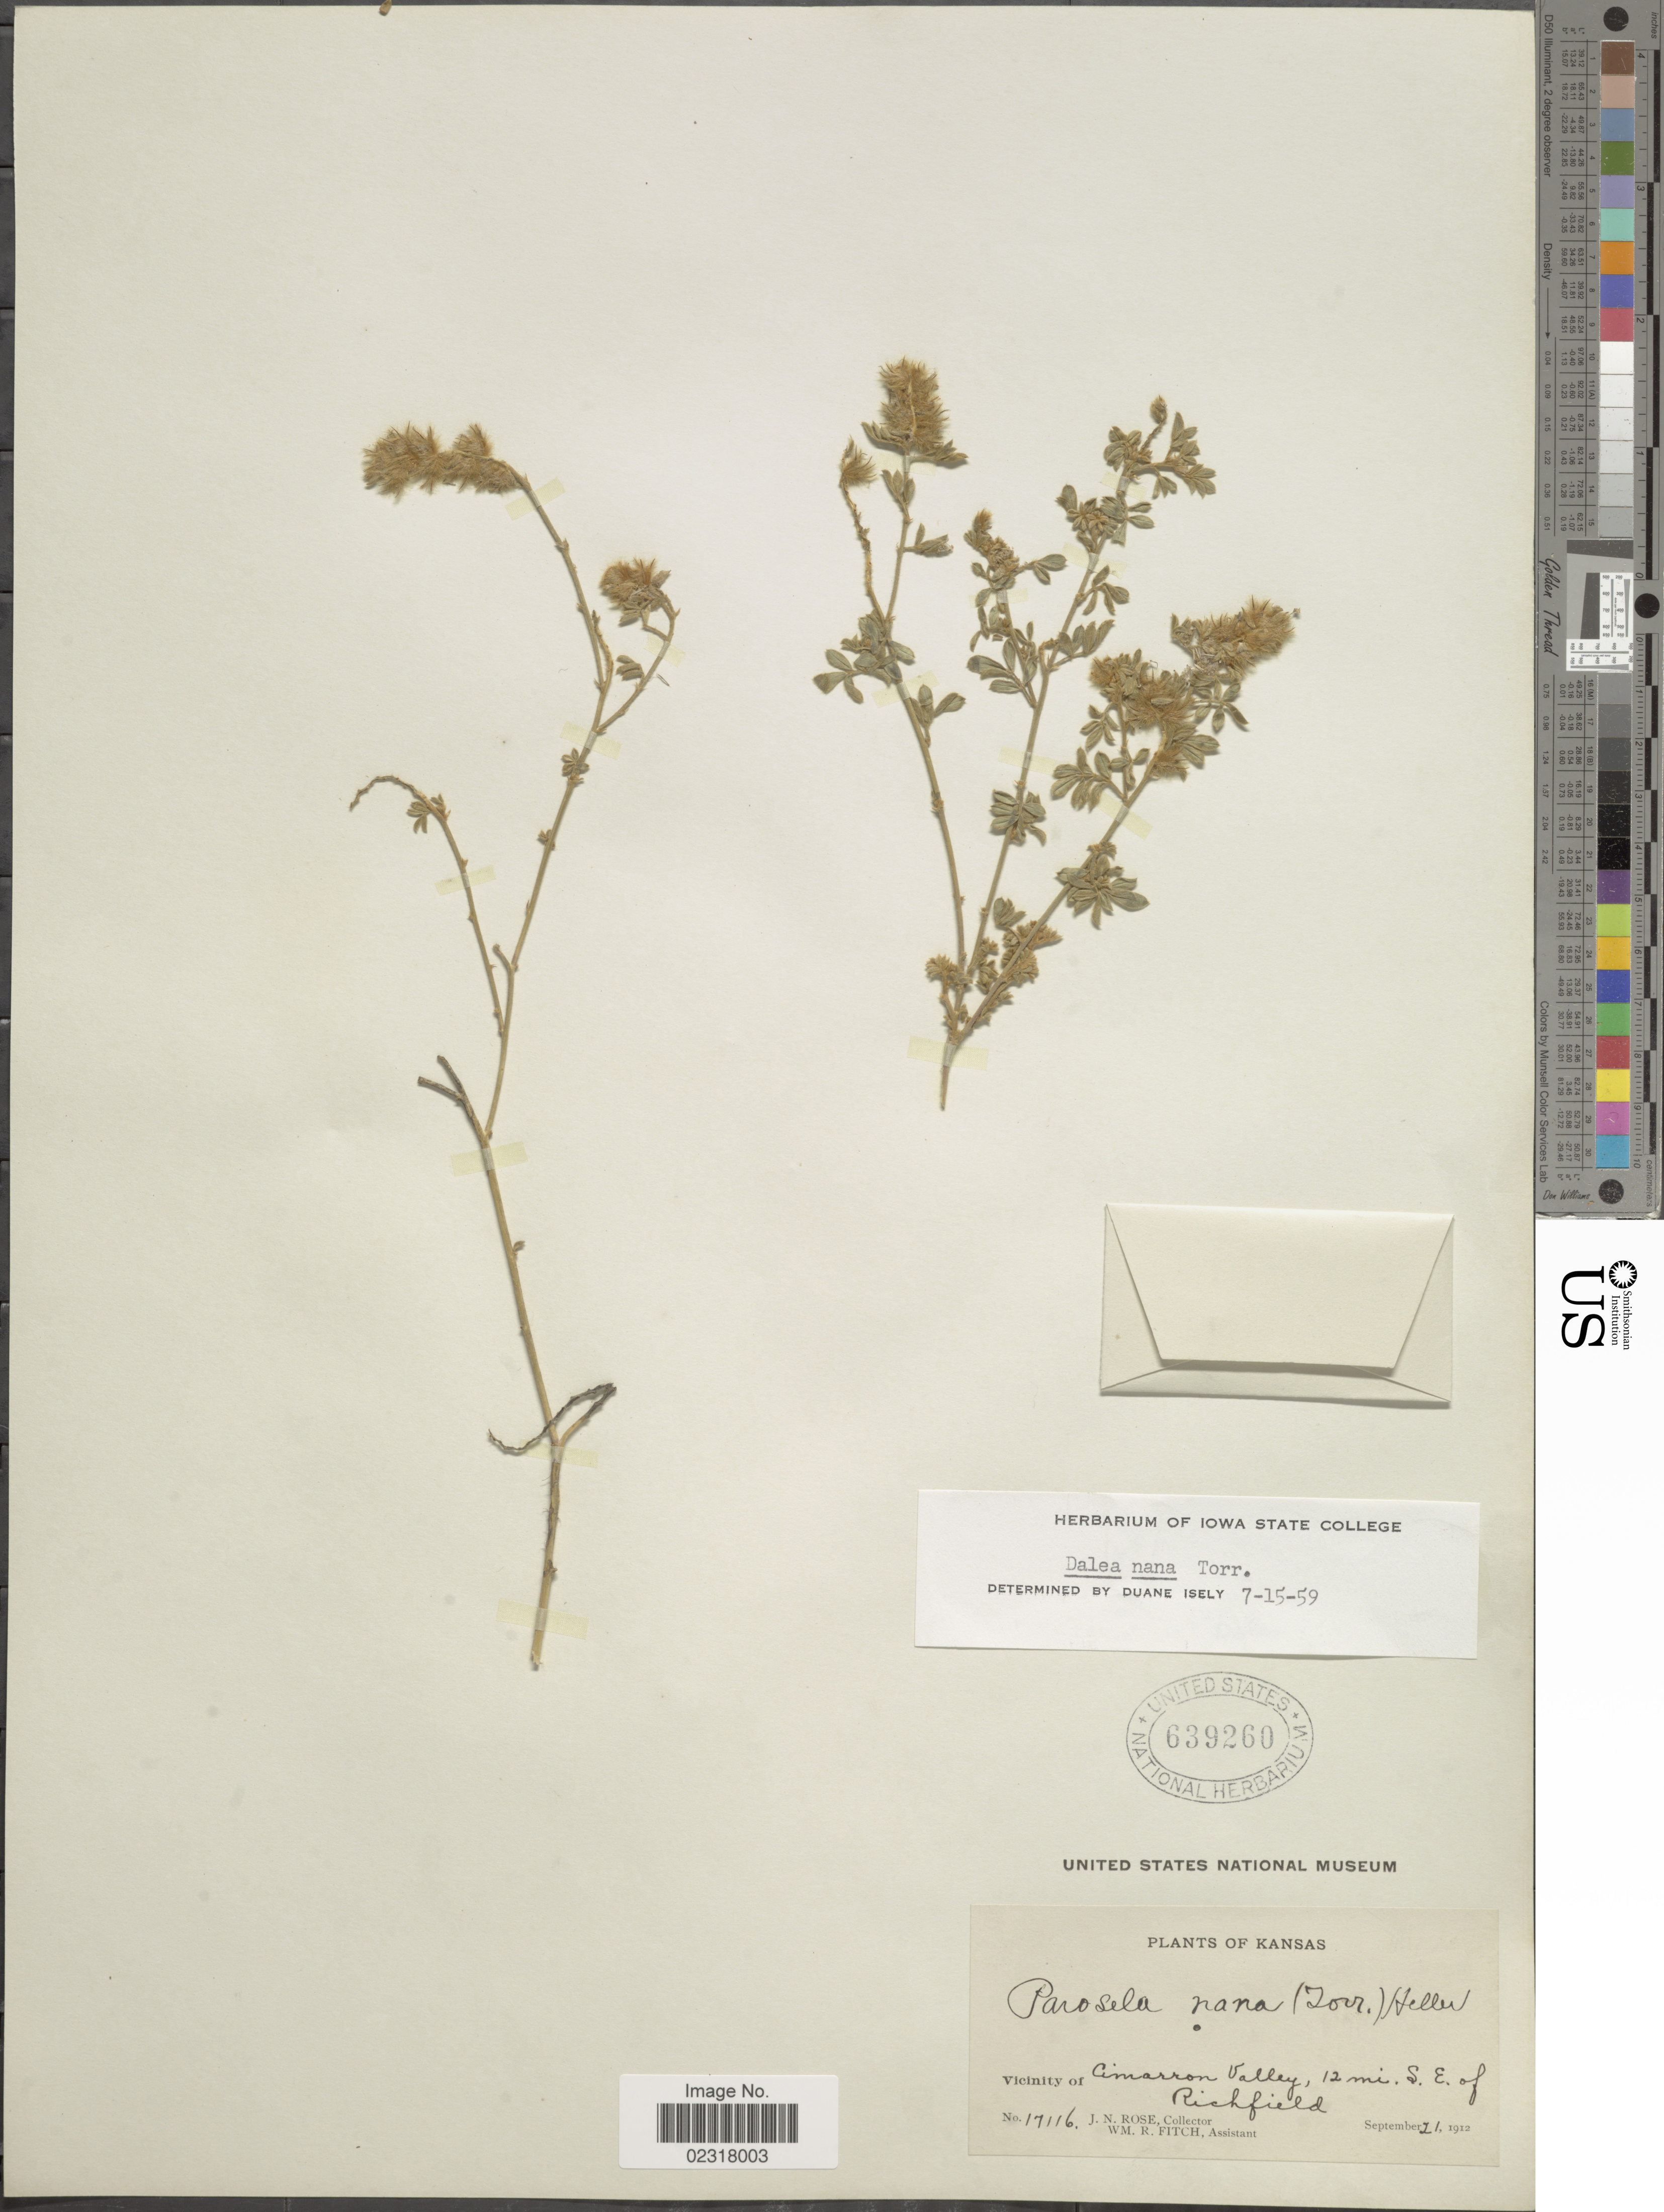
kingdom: Plantae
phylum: Tracheophyta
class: Magnoliopsida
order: Fabales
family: Fabaceae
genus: Dalea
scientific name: Dalea nana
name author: Torr. & A. Gray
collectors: J. N. Rose & W. R. Fitch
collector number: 17116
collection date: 1912-09-21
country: United States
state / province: Kansas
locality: Vicinity of Cimarron Valley, 12 mi. S.E. of Richfield.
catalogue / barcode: US 639260